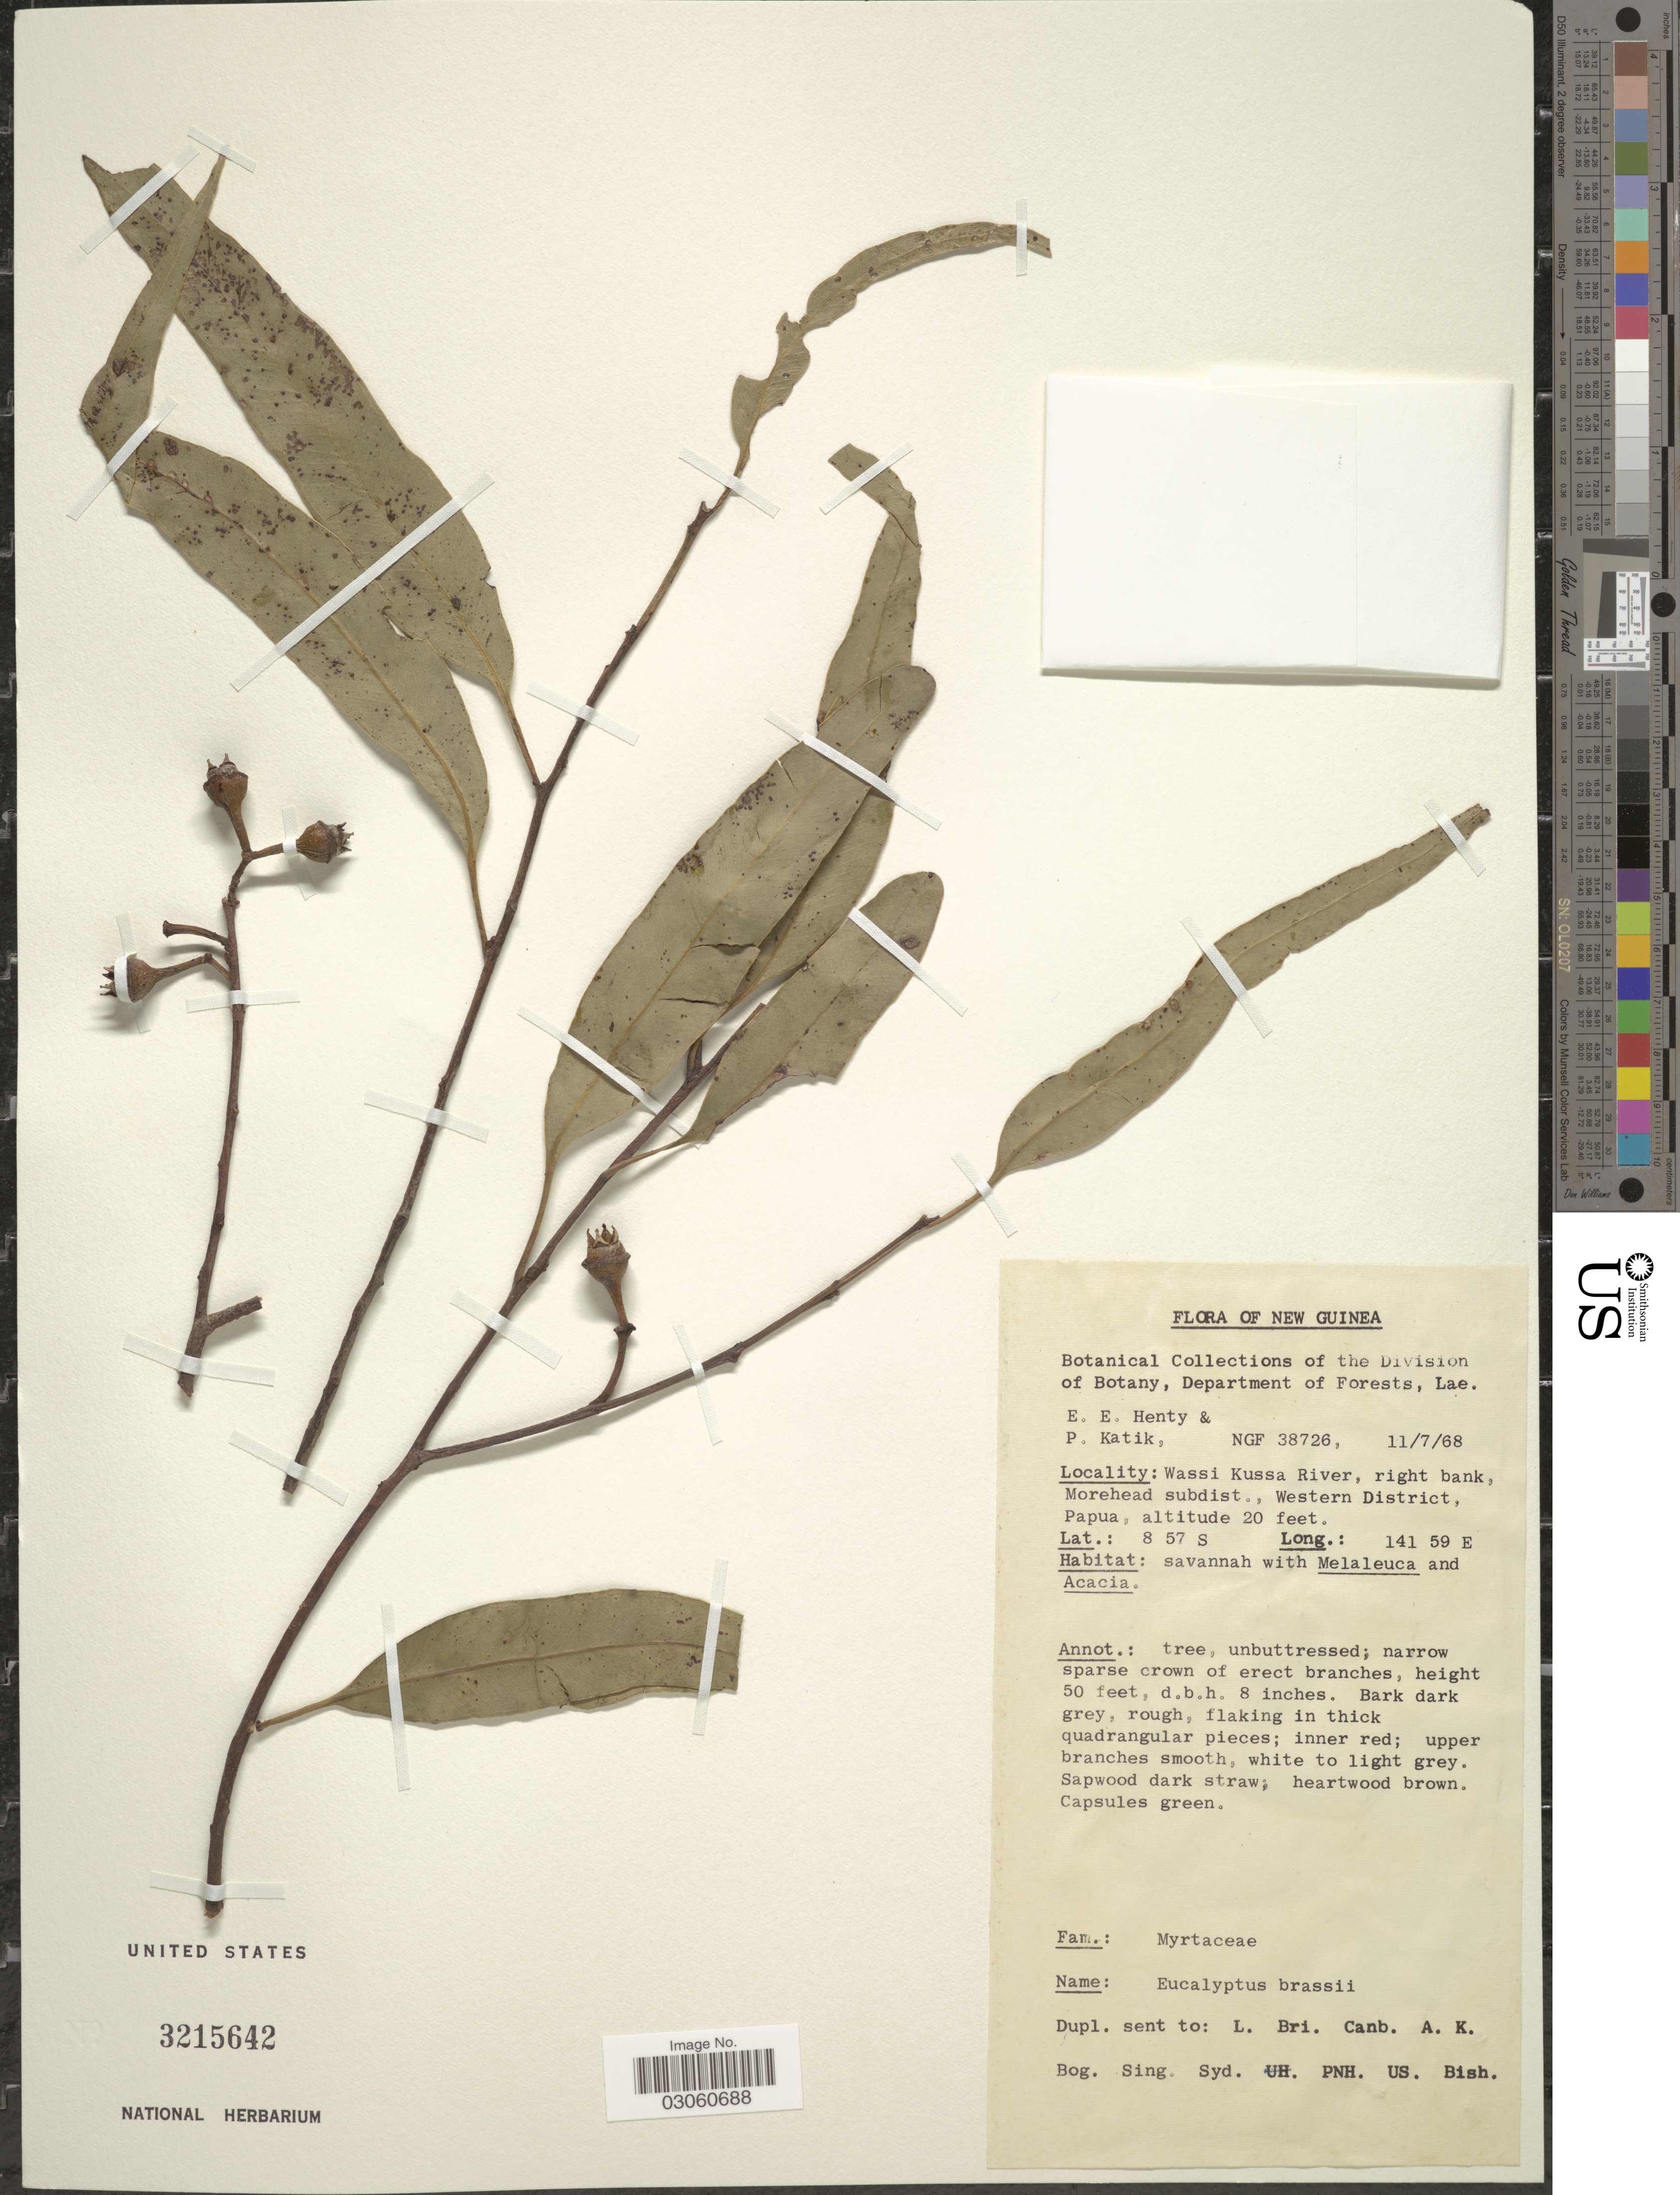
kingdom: Plantae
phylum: Tracheophyta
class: Magnoliopsida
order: Myrtales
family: Myrtaceae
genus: Eucalyptus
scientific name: Eucalyptus brassiana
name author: S.T. Blake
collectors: E. Henty & P. Katik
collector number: NGF 38726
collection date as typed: Transcribed d/m/y: 11/7/68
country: Papua New Guinea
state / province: Manus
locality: New Guinea. Wassi Kussa River, right bank, Morehead subdist., Western District, Papua.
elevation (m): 6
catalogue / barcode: US 3215642